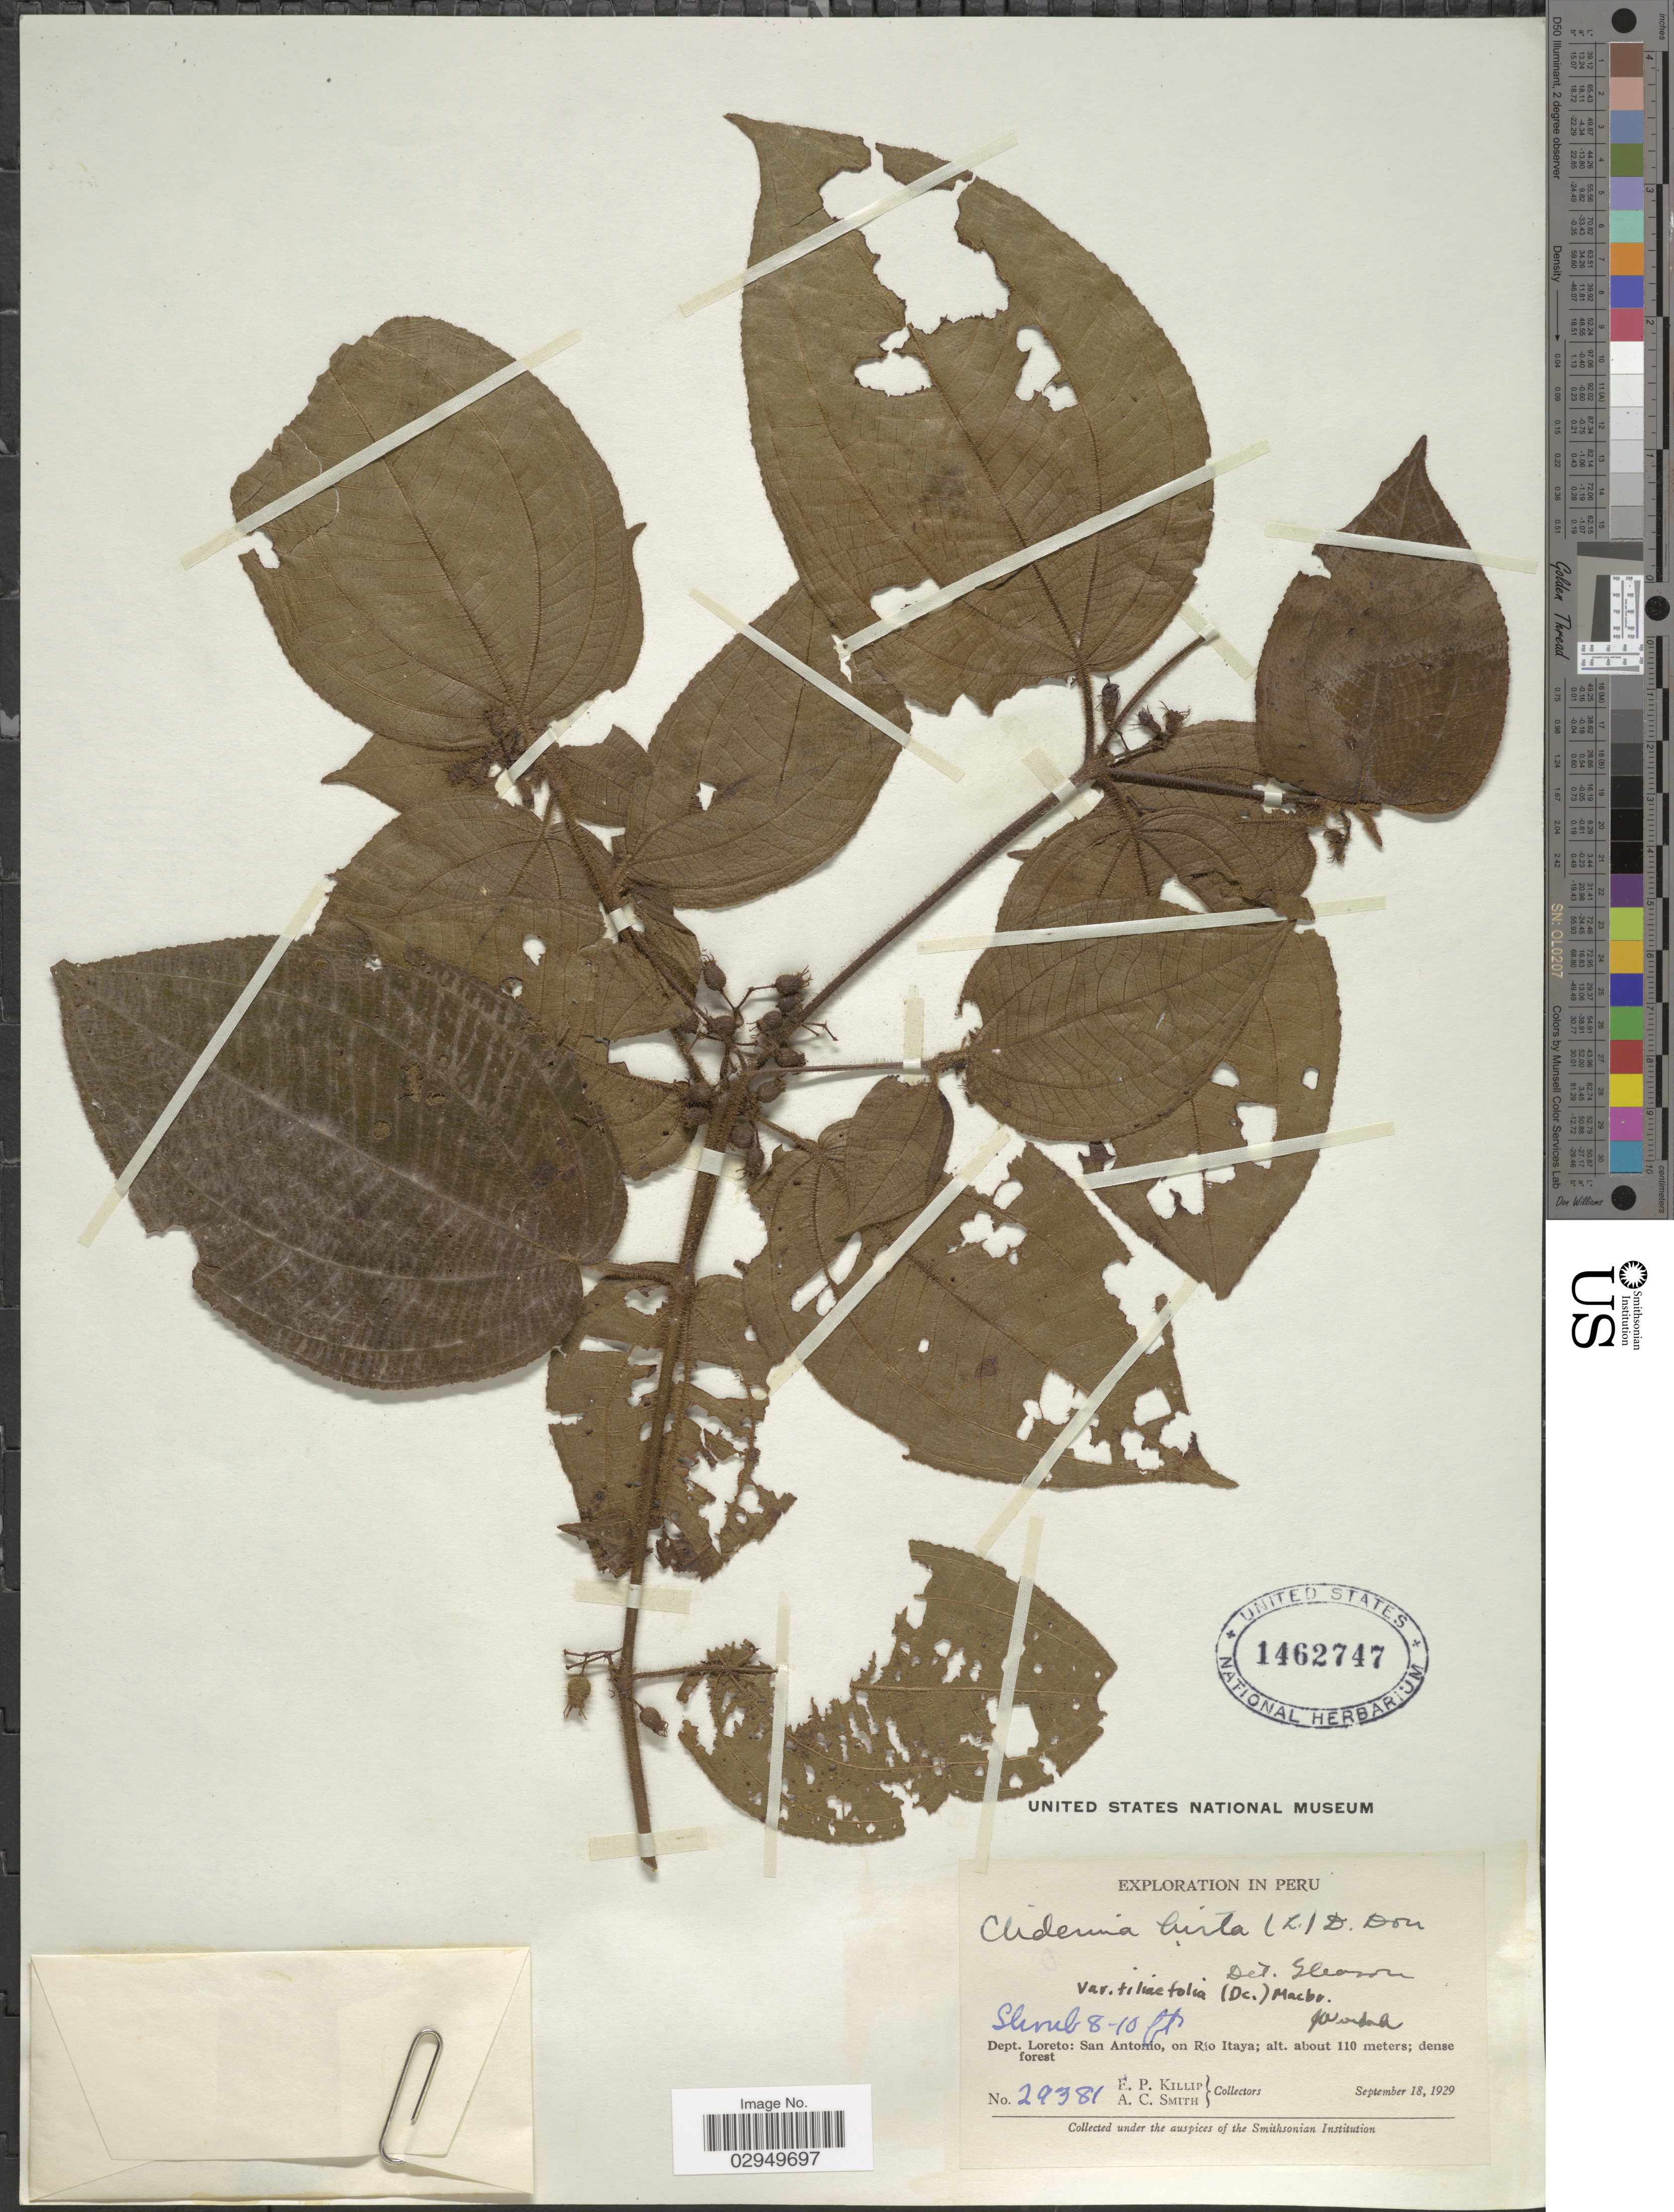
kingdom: Plantae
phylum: Tracheophyta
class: Magnoliopsida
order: Myrtales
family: Melastomataceae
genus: Clidemia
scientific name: Clidemia hirta var. tiliifolia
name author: (DC.) J.F. Macbr.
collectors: E. P. Killip & A. C. Smith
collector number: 29381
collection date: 1929-09-18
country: Peru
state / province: Loreto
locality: Dept. Loreto: San Antonio, on Río Itaya.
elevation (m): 110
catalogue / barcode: US 1462747